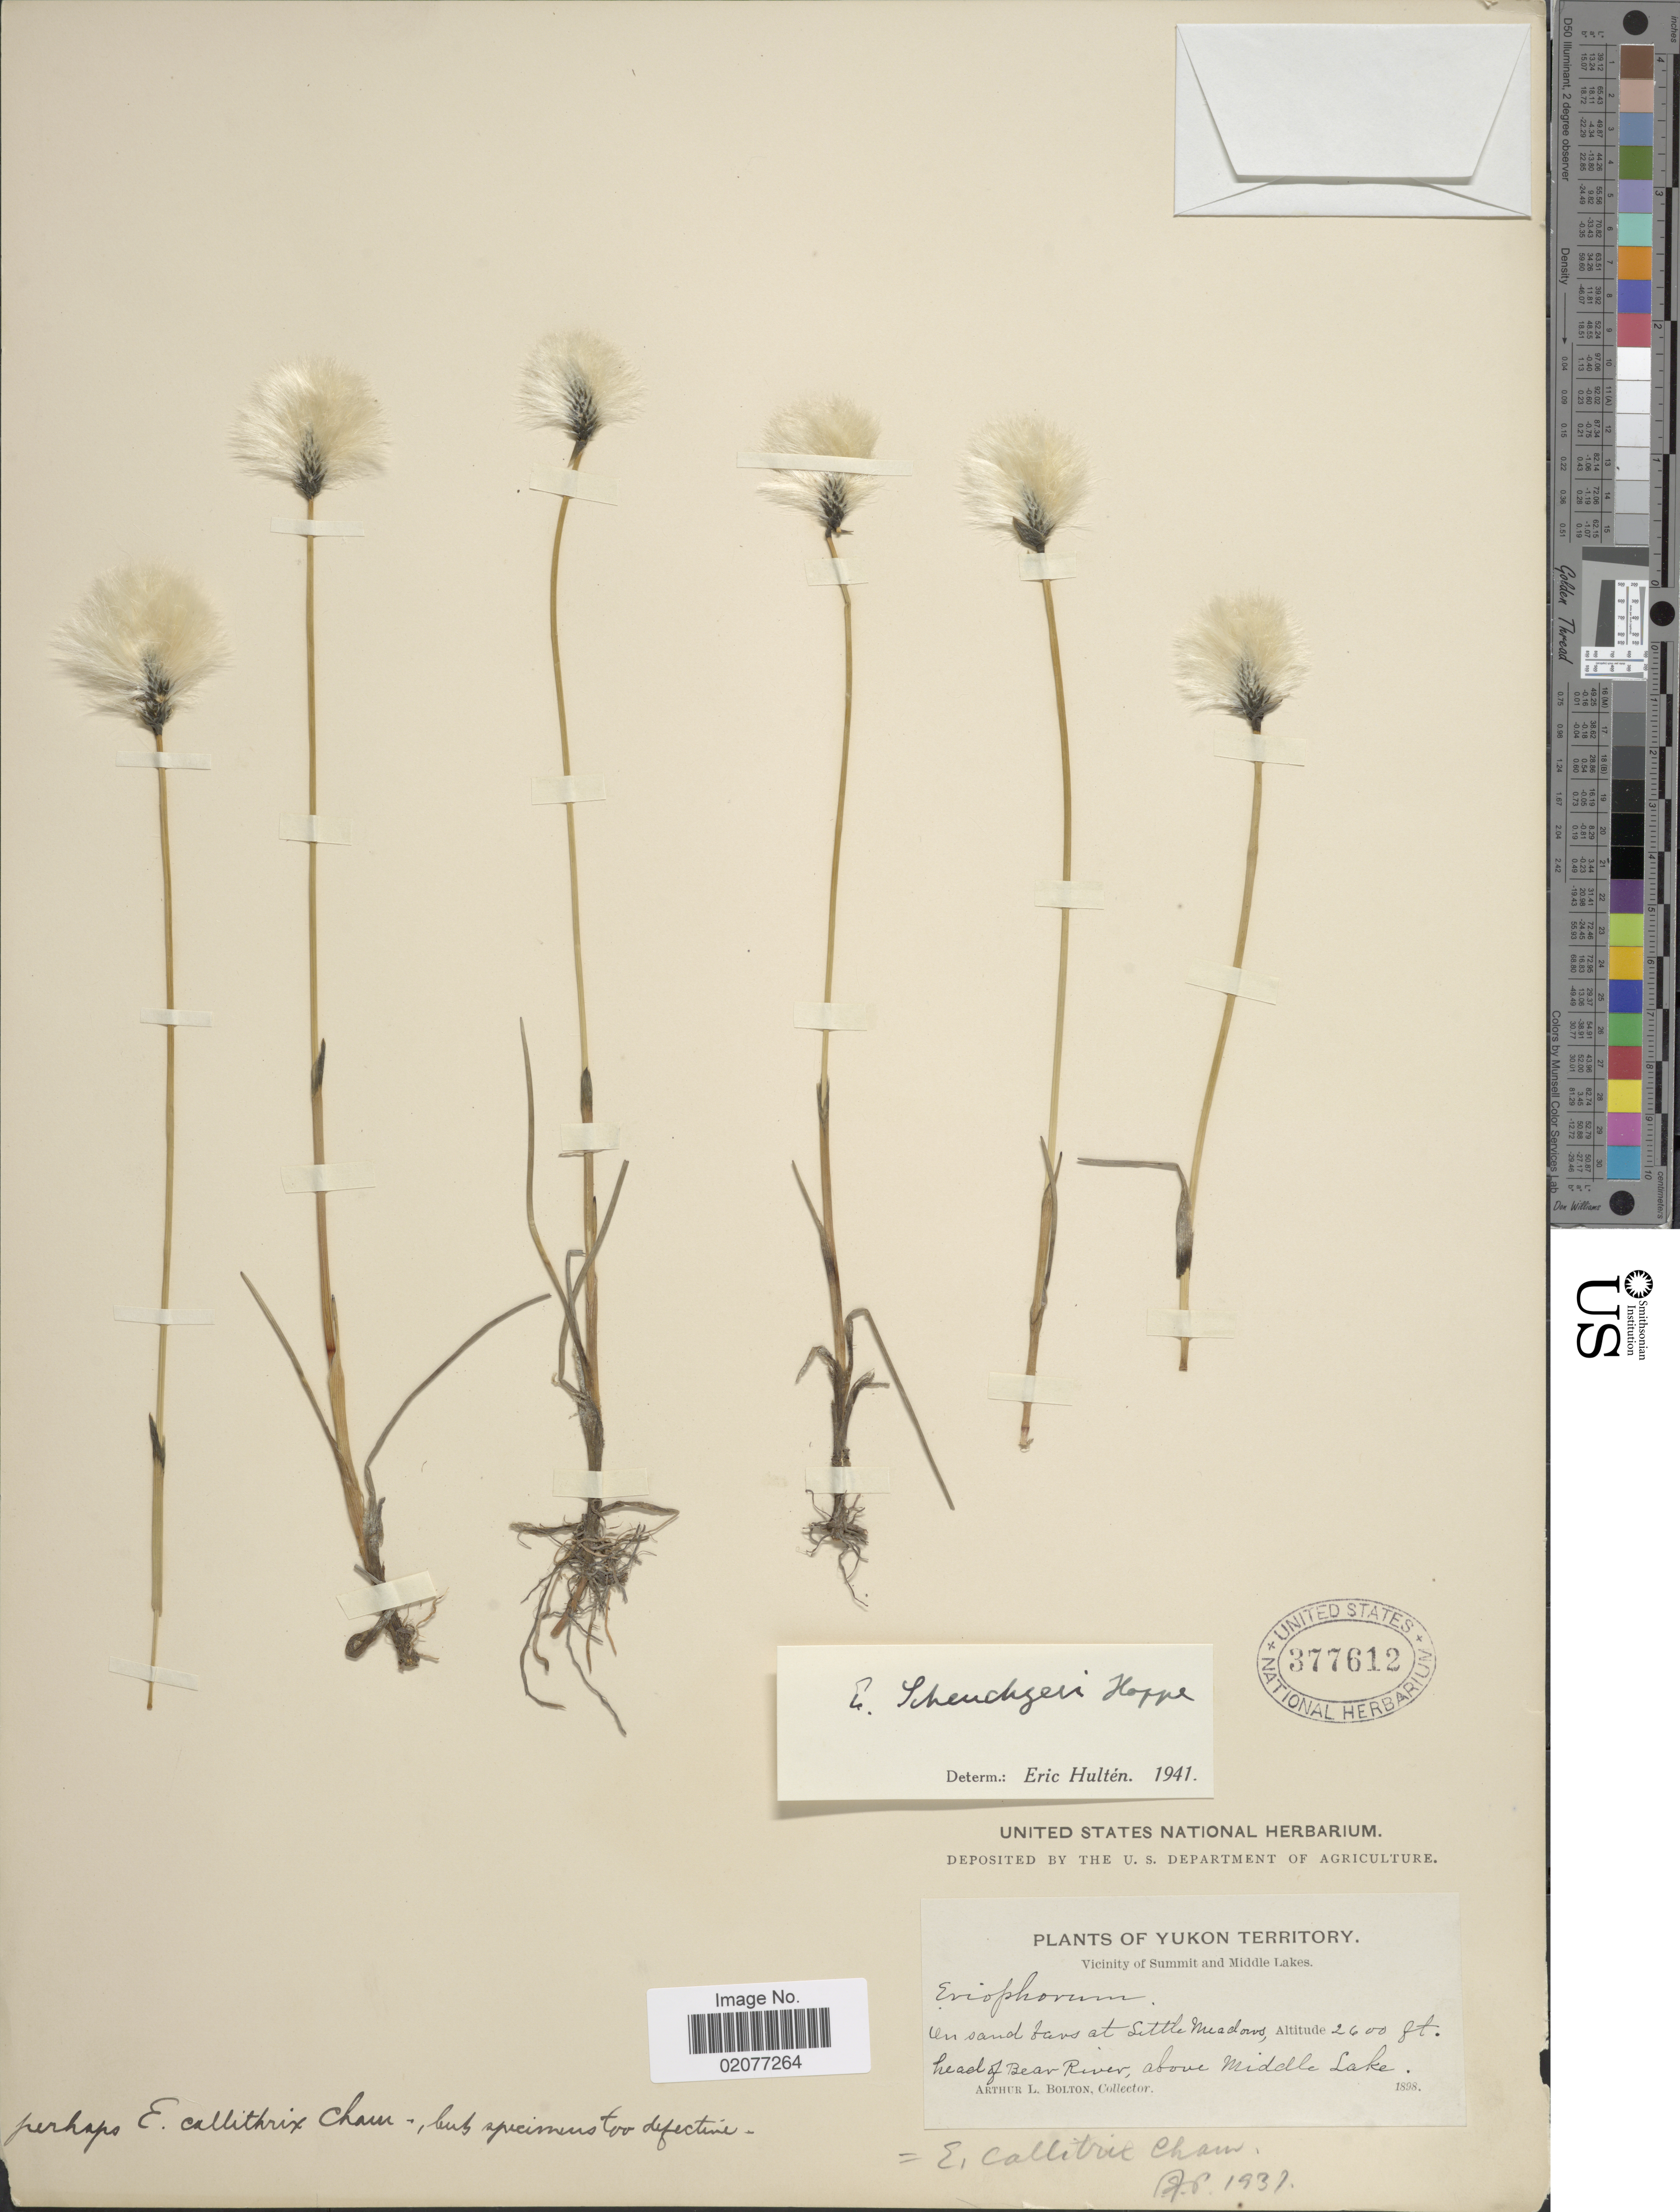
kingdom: Plantae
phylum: Tracheophyta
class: Liliopsida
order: Poales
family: Cyperaceae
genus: Eriophorum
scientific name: Eriophorum scheuchzeri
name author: Hoppe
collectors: A. Bolton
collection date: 1898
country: Canada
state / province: Yukon Territory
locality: Yukon Territory, On sand favs at Sittle meadows. head of Bear River, above Middle Lake. Vicinity of Summit and Middle Lakes.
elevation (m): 792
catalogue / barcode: US 377612